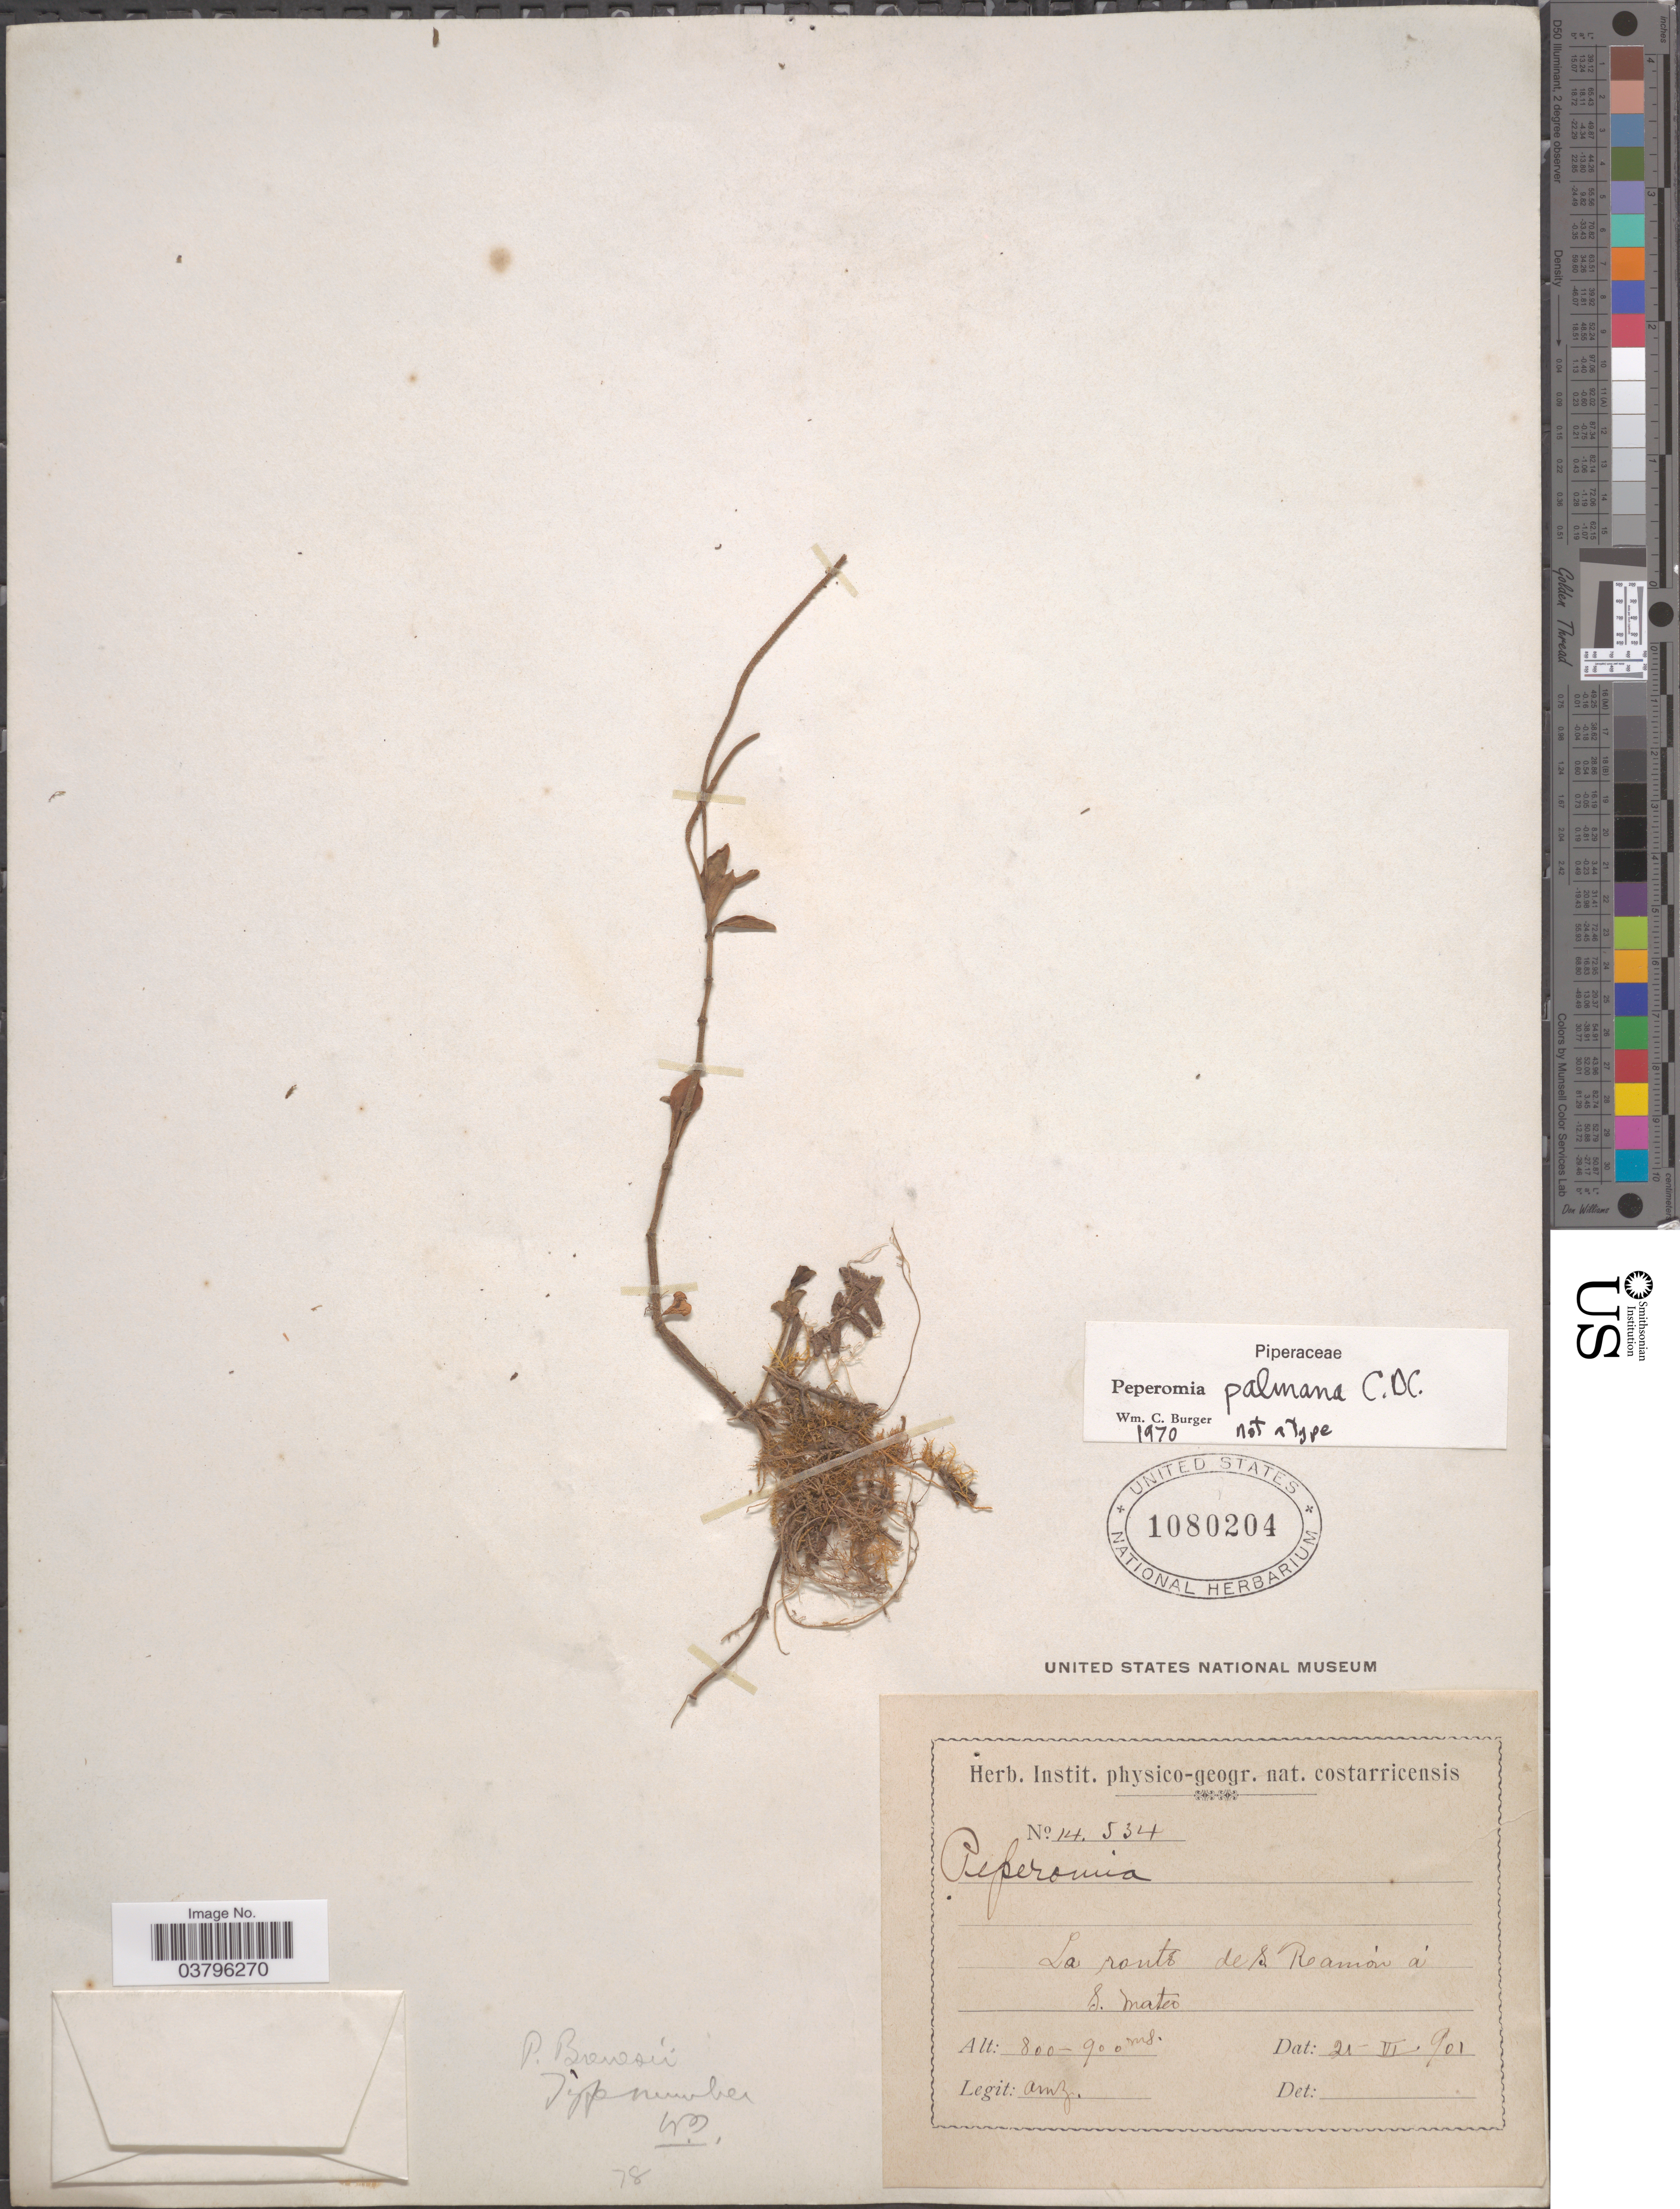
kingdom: Plantae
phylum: Tracheophyta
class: Magnoliopsida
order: Piperales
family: Piperaceae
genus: Peperomia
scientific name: Peperomia palmana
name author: C. DC.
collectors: ex herb. Instit. physico-geogr. nat. costarricensis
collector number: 14534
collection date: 1901-06-21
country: Costa Rica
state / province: Alajuela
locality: La route de S. Ramón à S. Mateo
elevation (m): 800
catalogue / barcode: US 1080204